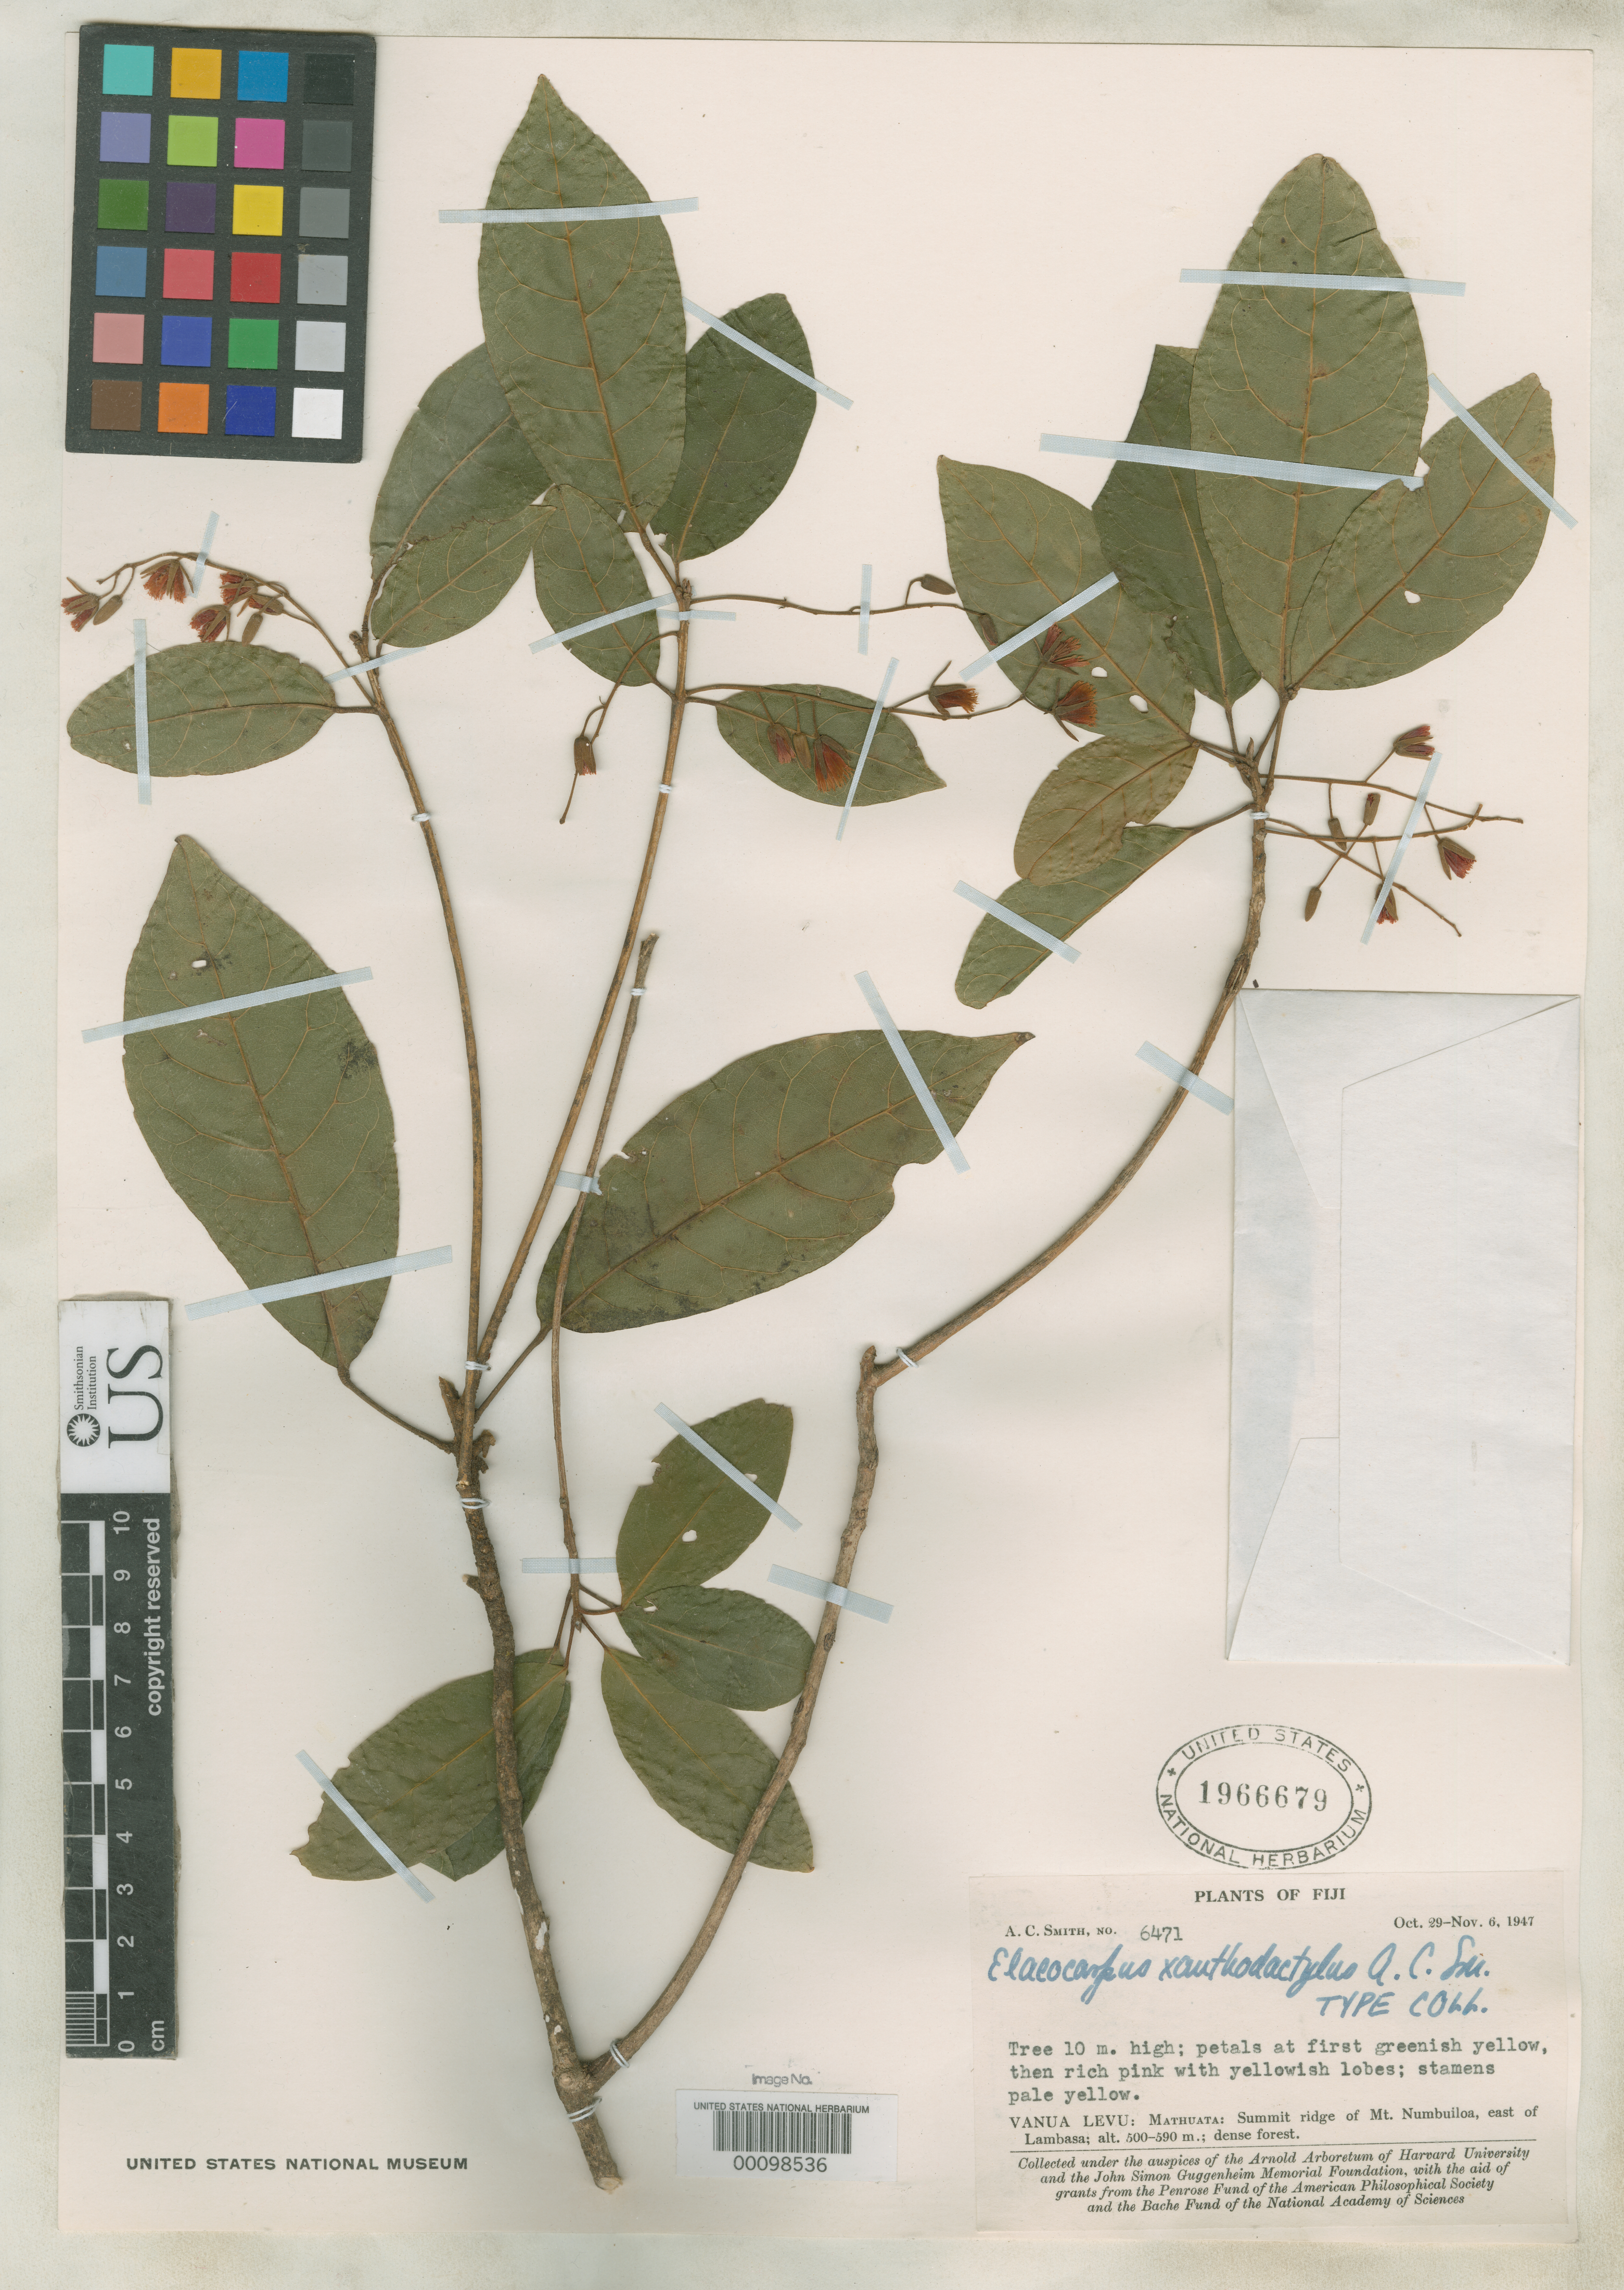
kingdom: Plantae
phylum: Tracheophyta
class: Magnoliopsida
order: Oxalidales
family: Elaeocarpaceae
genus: Elaeocarpus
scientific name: Elaeocarpus xanthodactylus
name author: A.C. Sm.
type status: Isotype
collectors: A. C. Smith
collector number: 6471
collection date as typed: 03 Nov 1947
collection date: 1947-11-03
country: Fiji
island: Macuata-i-wai [Mathuata-i-wai]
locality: Mount Numbuilosa, E of Lambasa. [Vanua Levu Group]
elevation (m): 500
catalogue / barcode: US 1966679